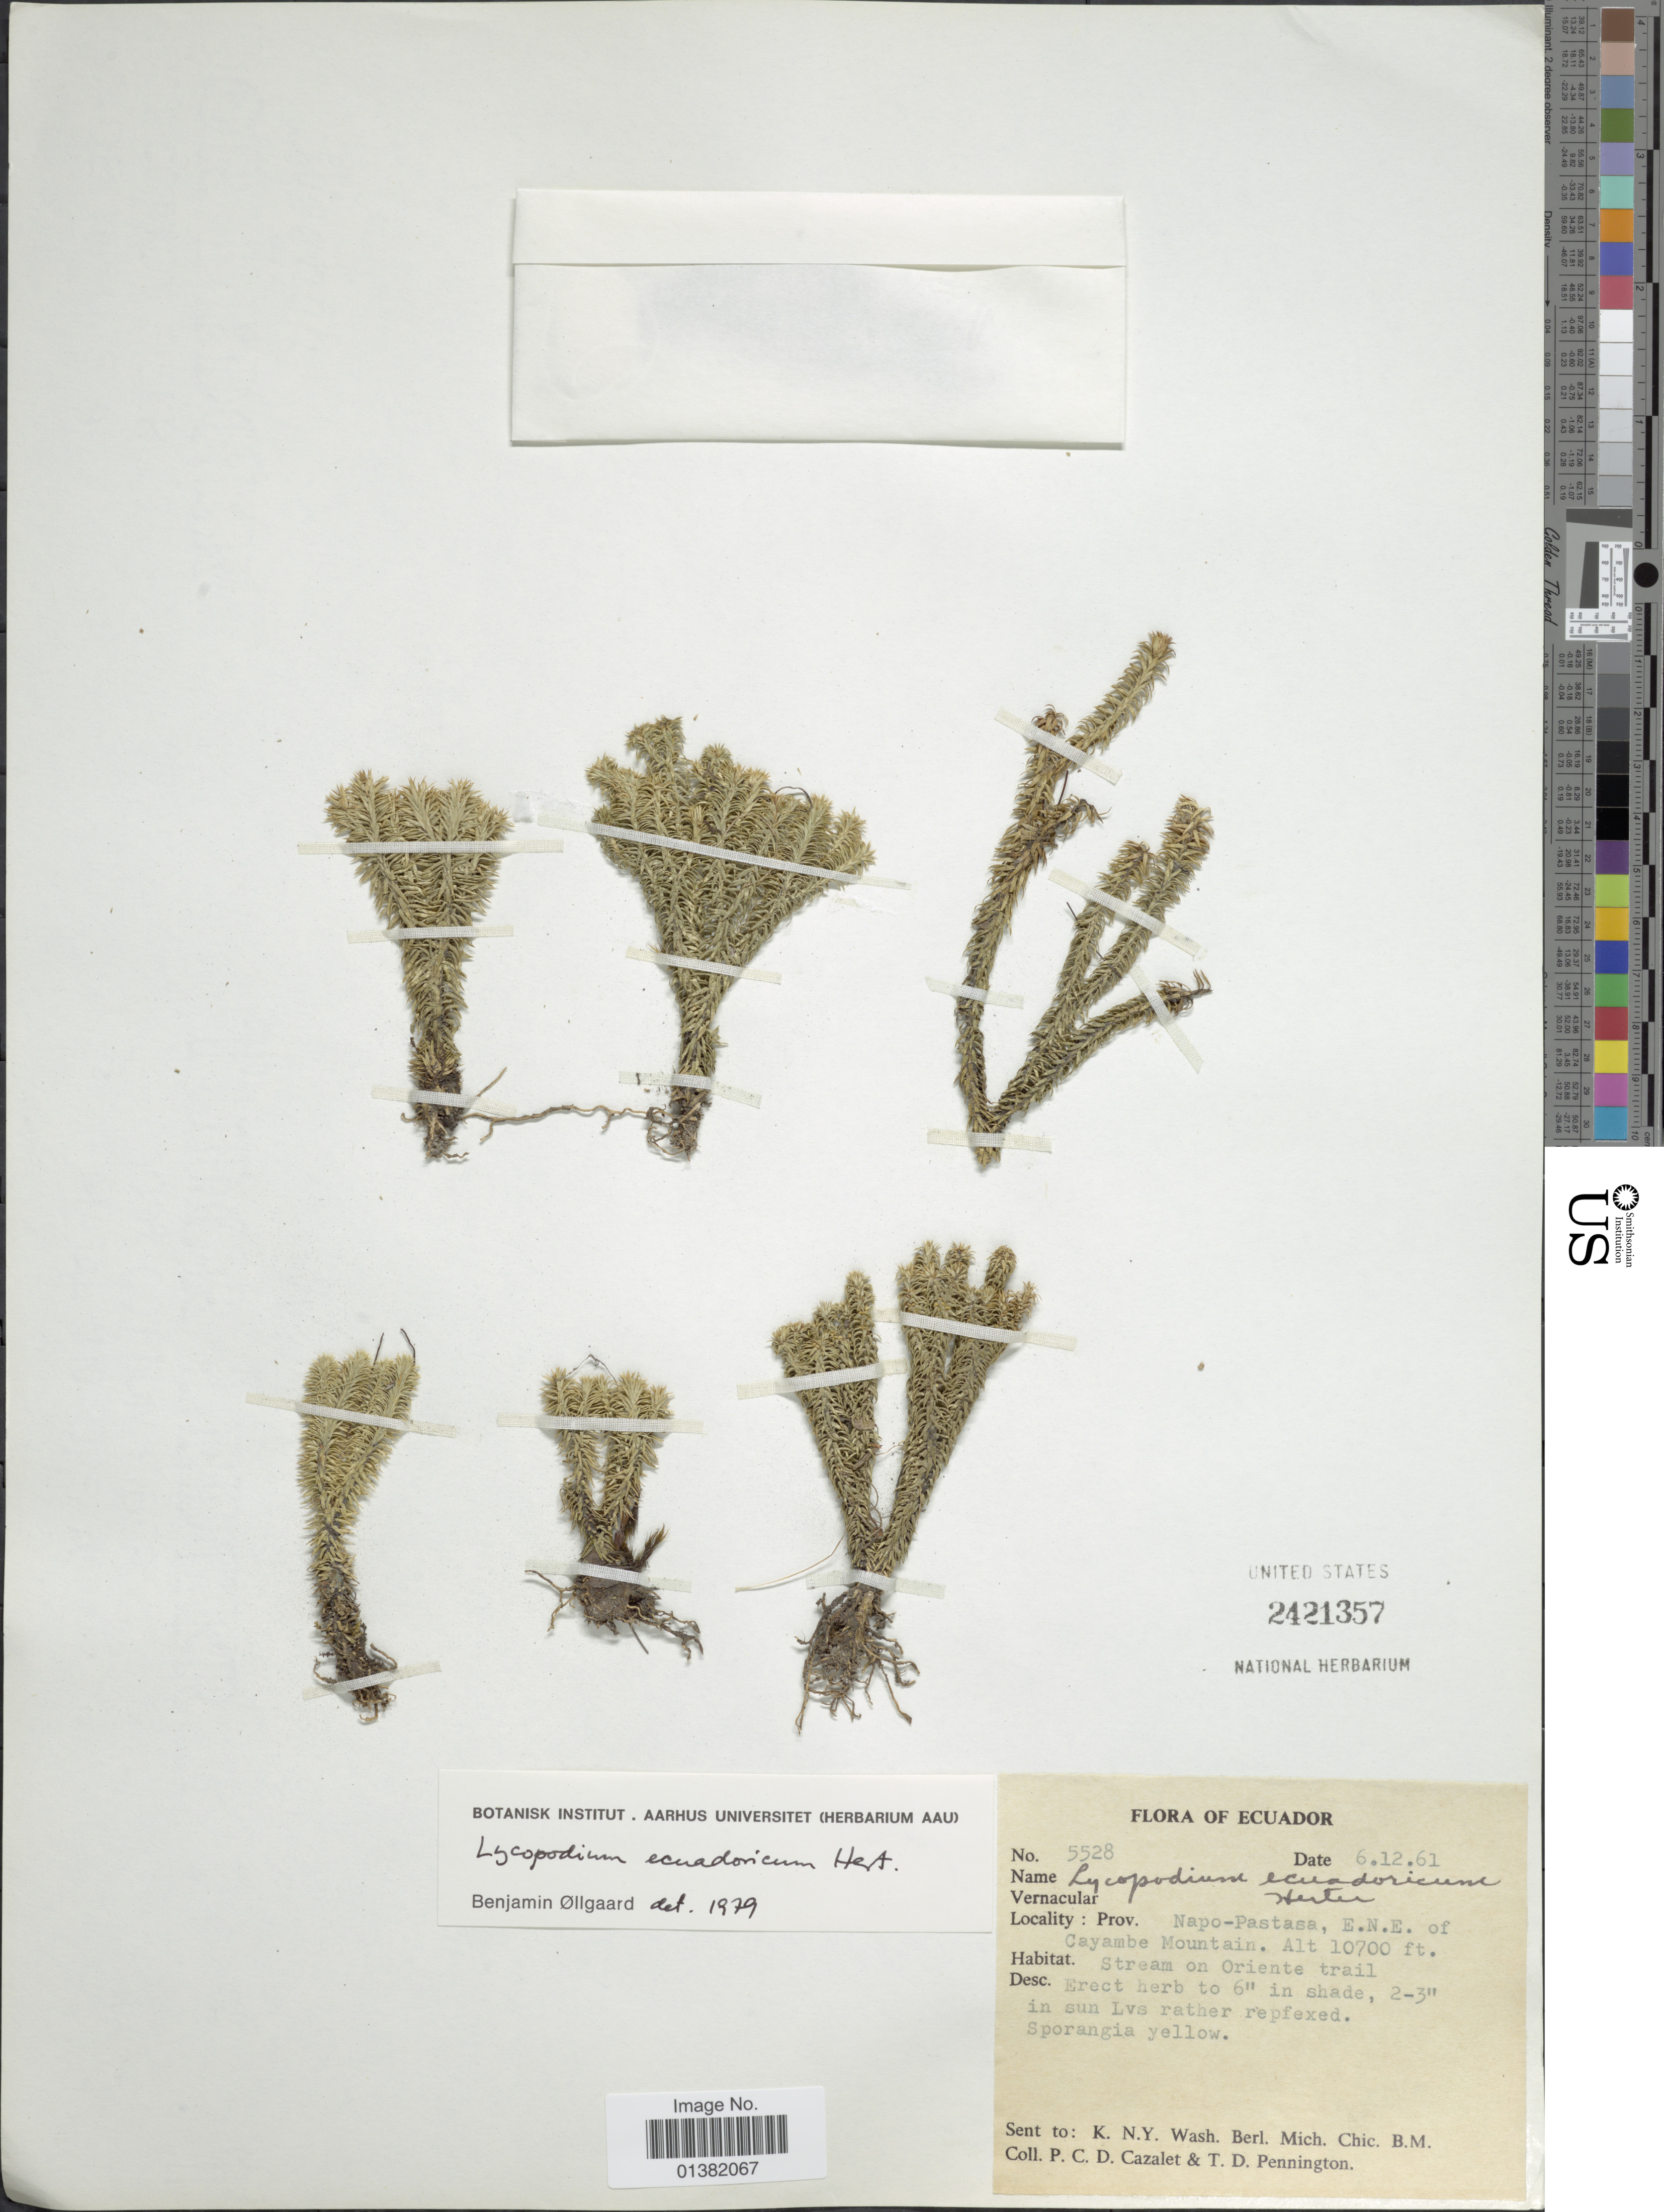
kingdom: Plantae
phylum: Tracheophyta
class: Lycopodiopsida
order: Lycopodiales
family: Lycopodiaceae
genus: Phlegmariurus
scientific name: Phlegmariurus eversus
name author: (Poir.) B. Øllg.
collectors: P. C. D. Cazalet & T. D. Pennington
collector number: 5528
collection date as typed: Transcribed d/m/y: 6/12/61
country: Ecuador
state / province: Napo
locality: Prov. Napo-Pastasa, E.N.E. of Cayambe Mountain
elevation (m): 3261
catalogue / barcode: US 2421357